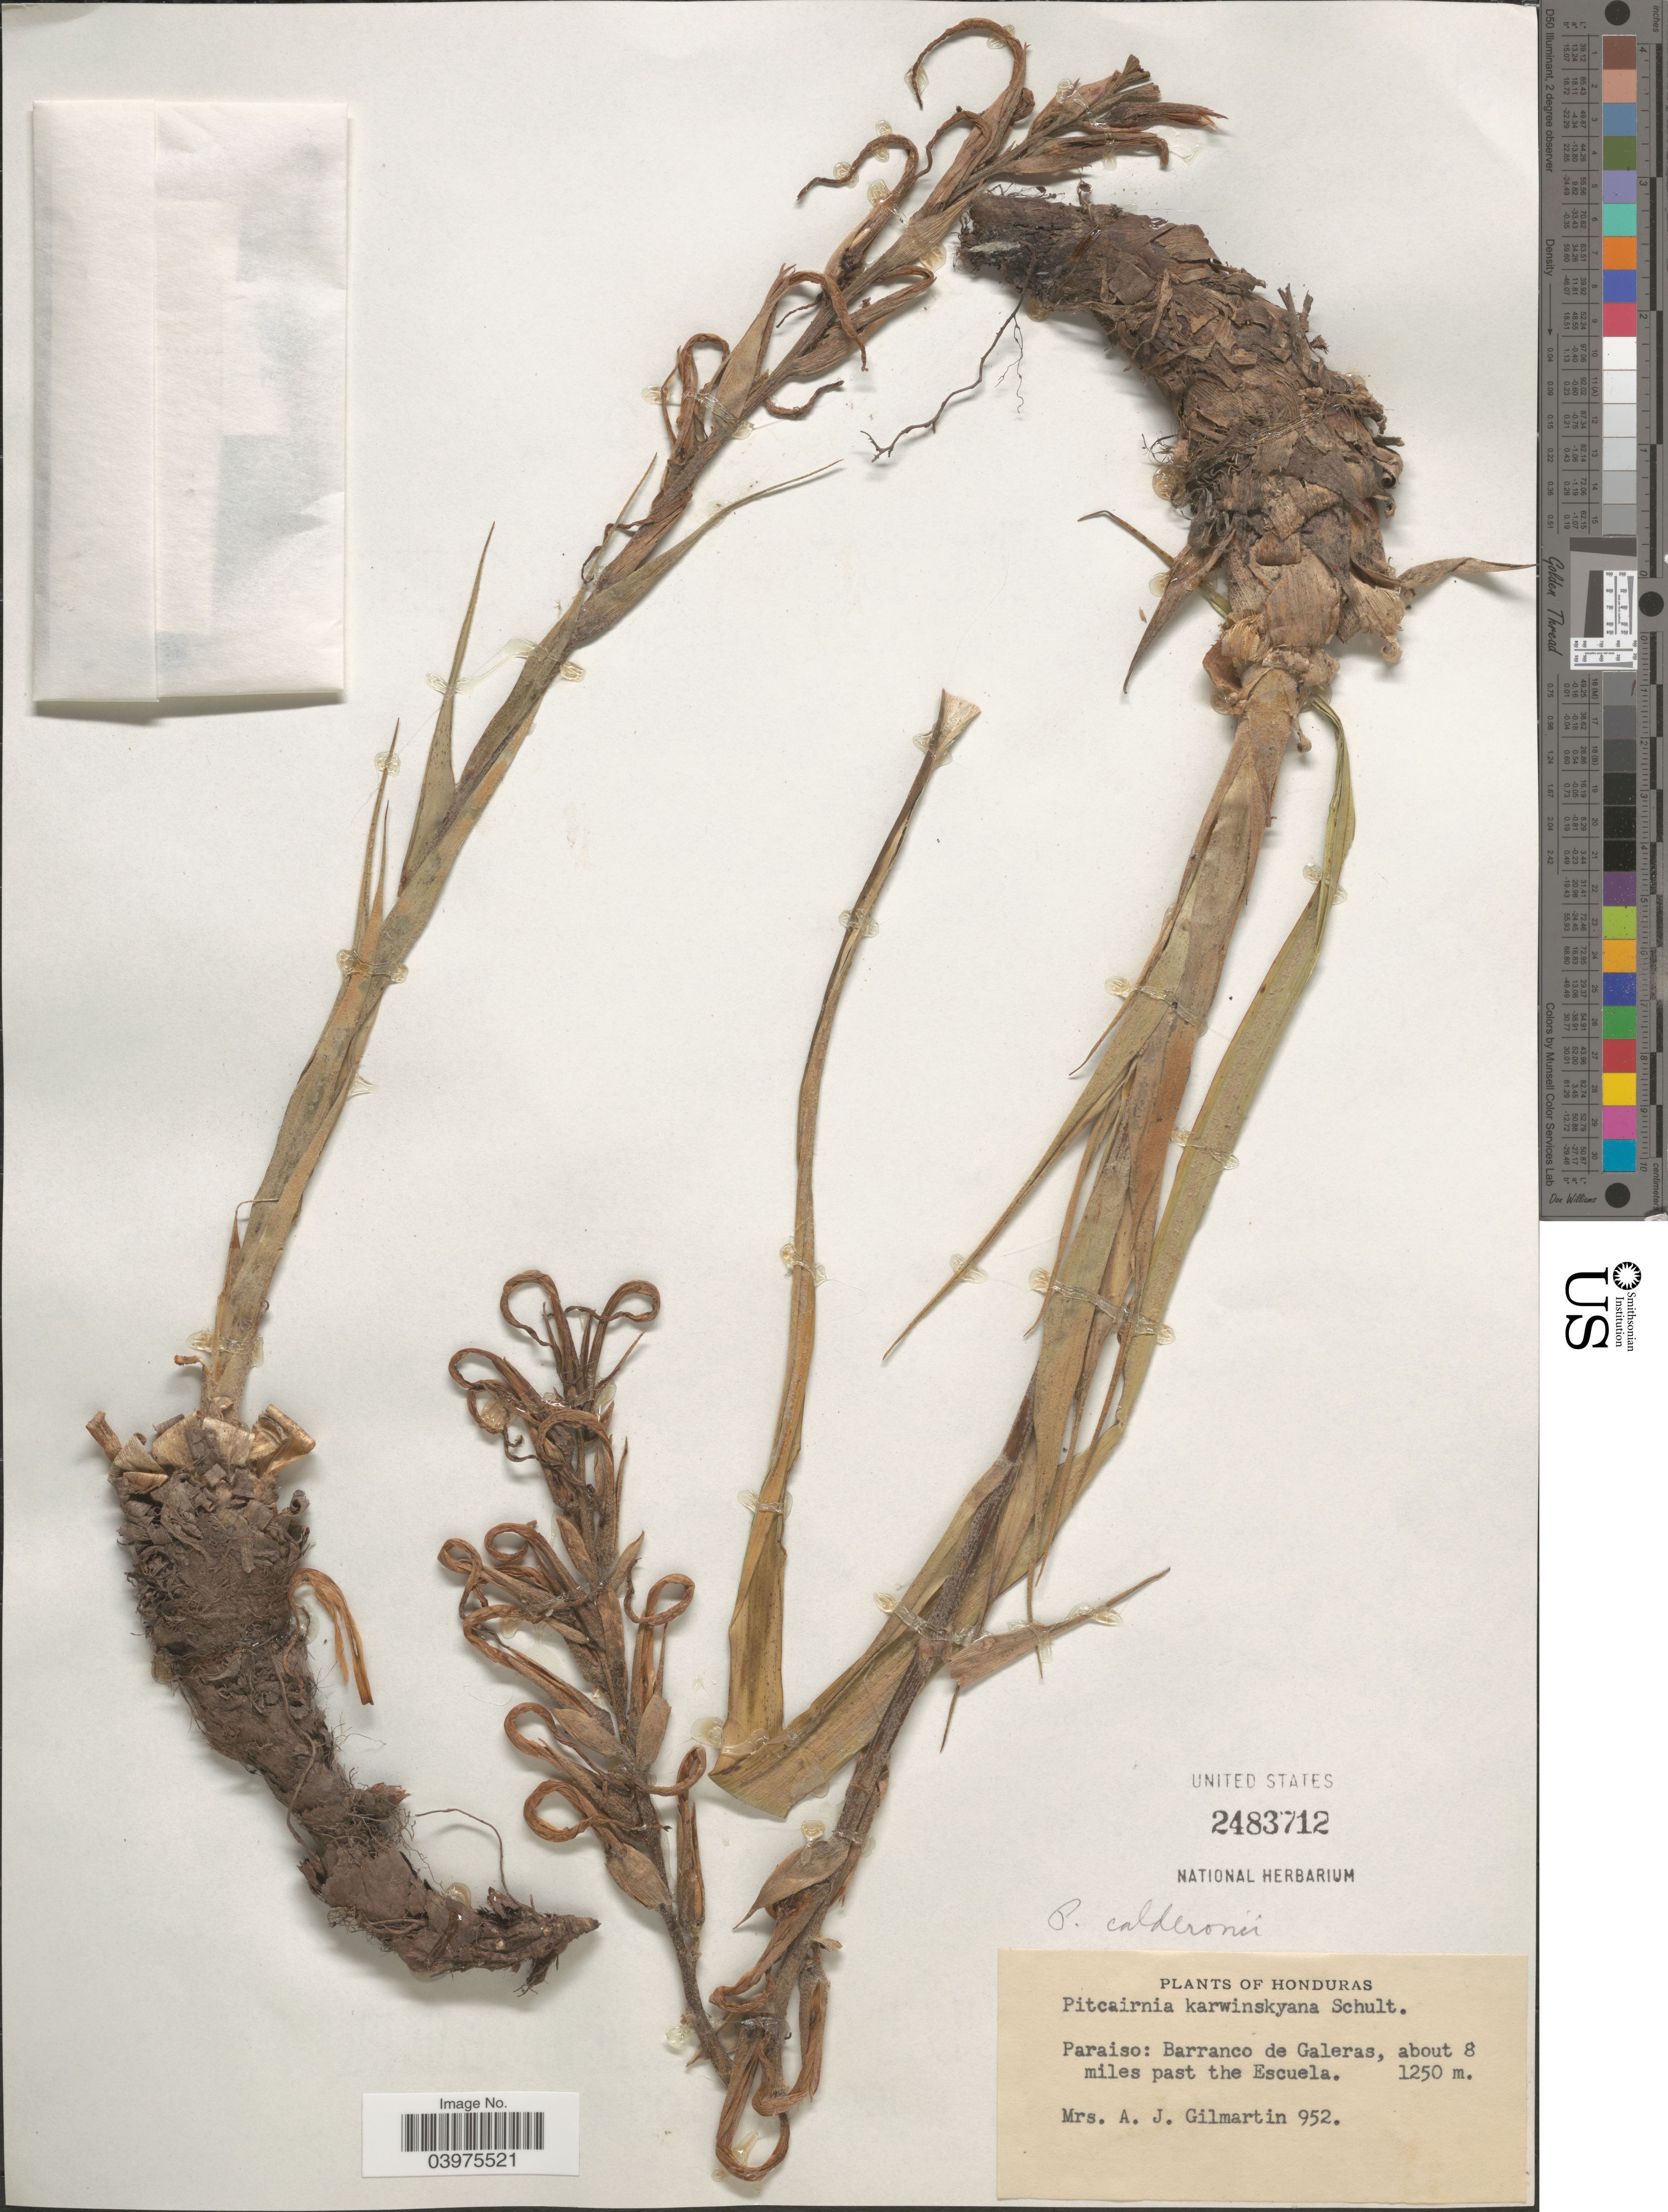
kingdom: Plantae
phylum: Tracheophyta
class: Liliopsida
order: Poales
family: Bromeliaceae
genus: Pitcairnia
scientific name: Pitcairnia calderonii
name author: Standl. & L.B. Sm.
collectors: A. J. Gilmartin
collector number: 952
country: Honduras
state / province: El Paraiso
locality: Paraiso: Barranco de Galeras, about 8 miles past the Escuela.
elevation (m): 1250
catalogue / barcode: US 2483712